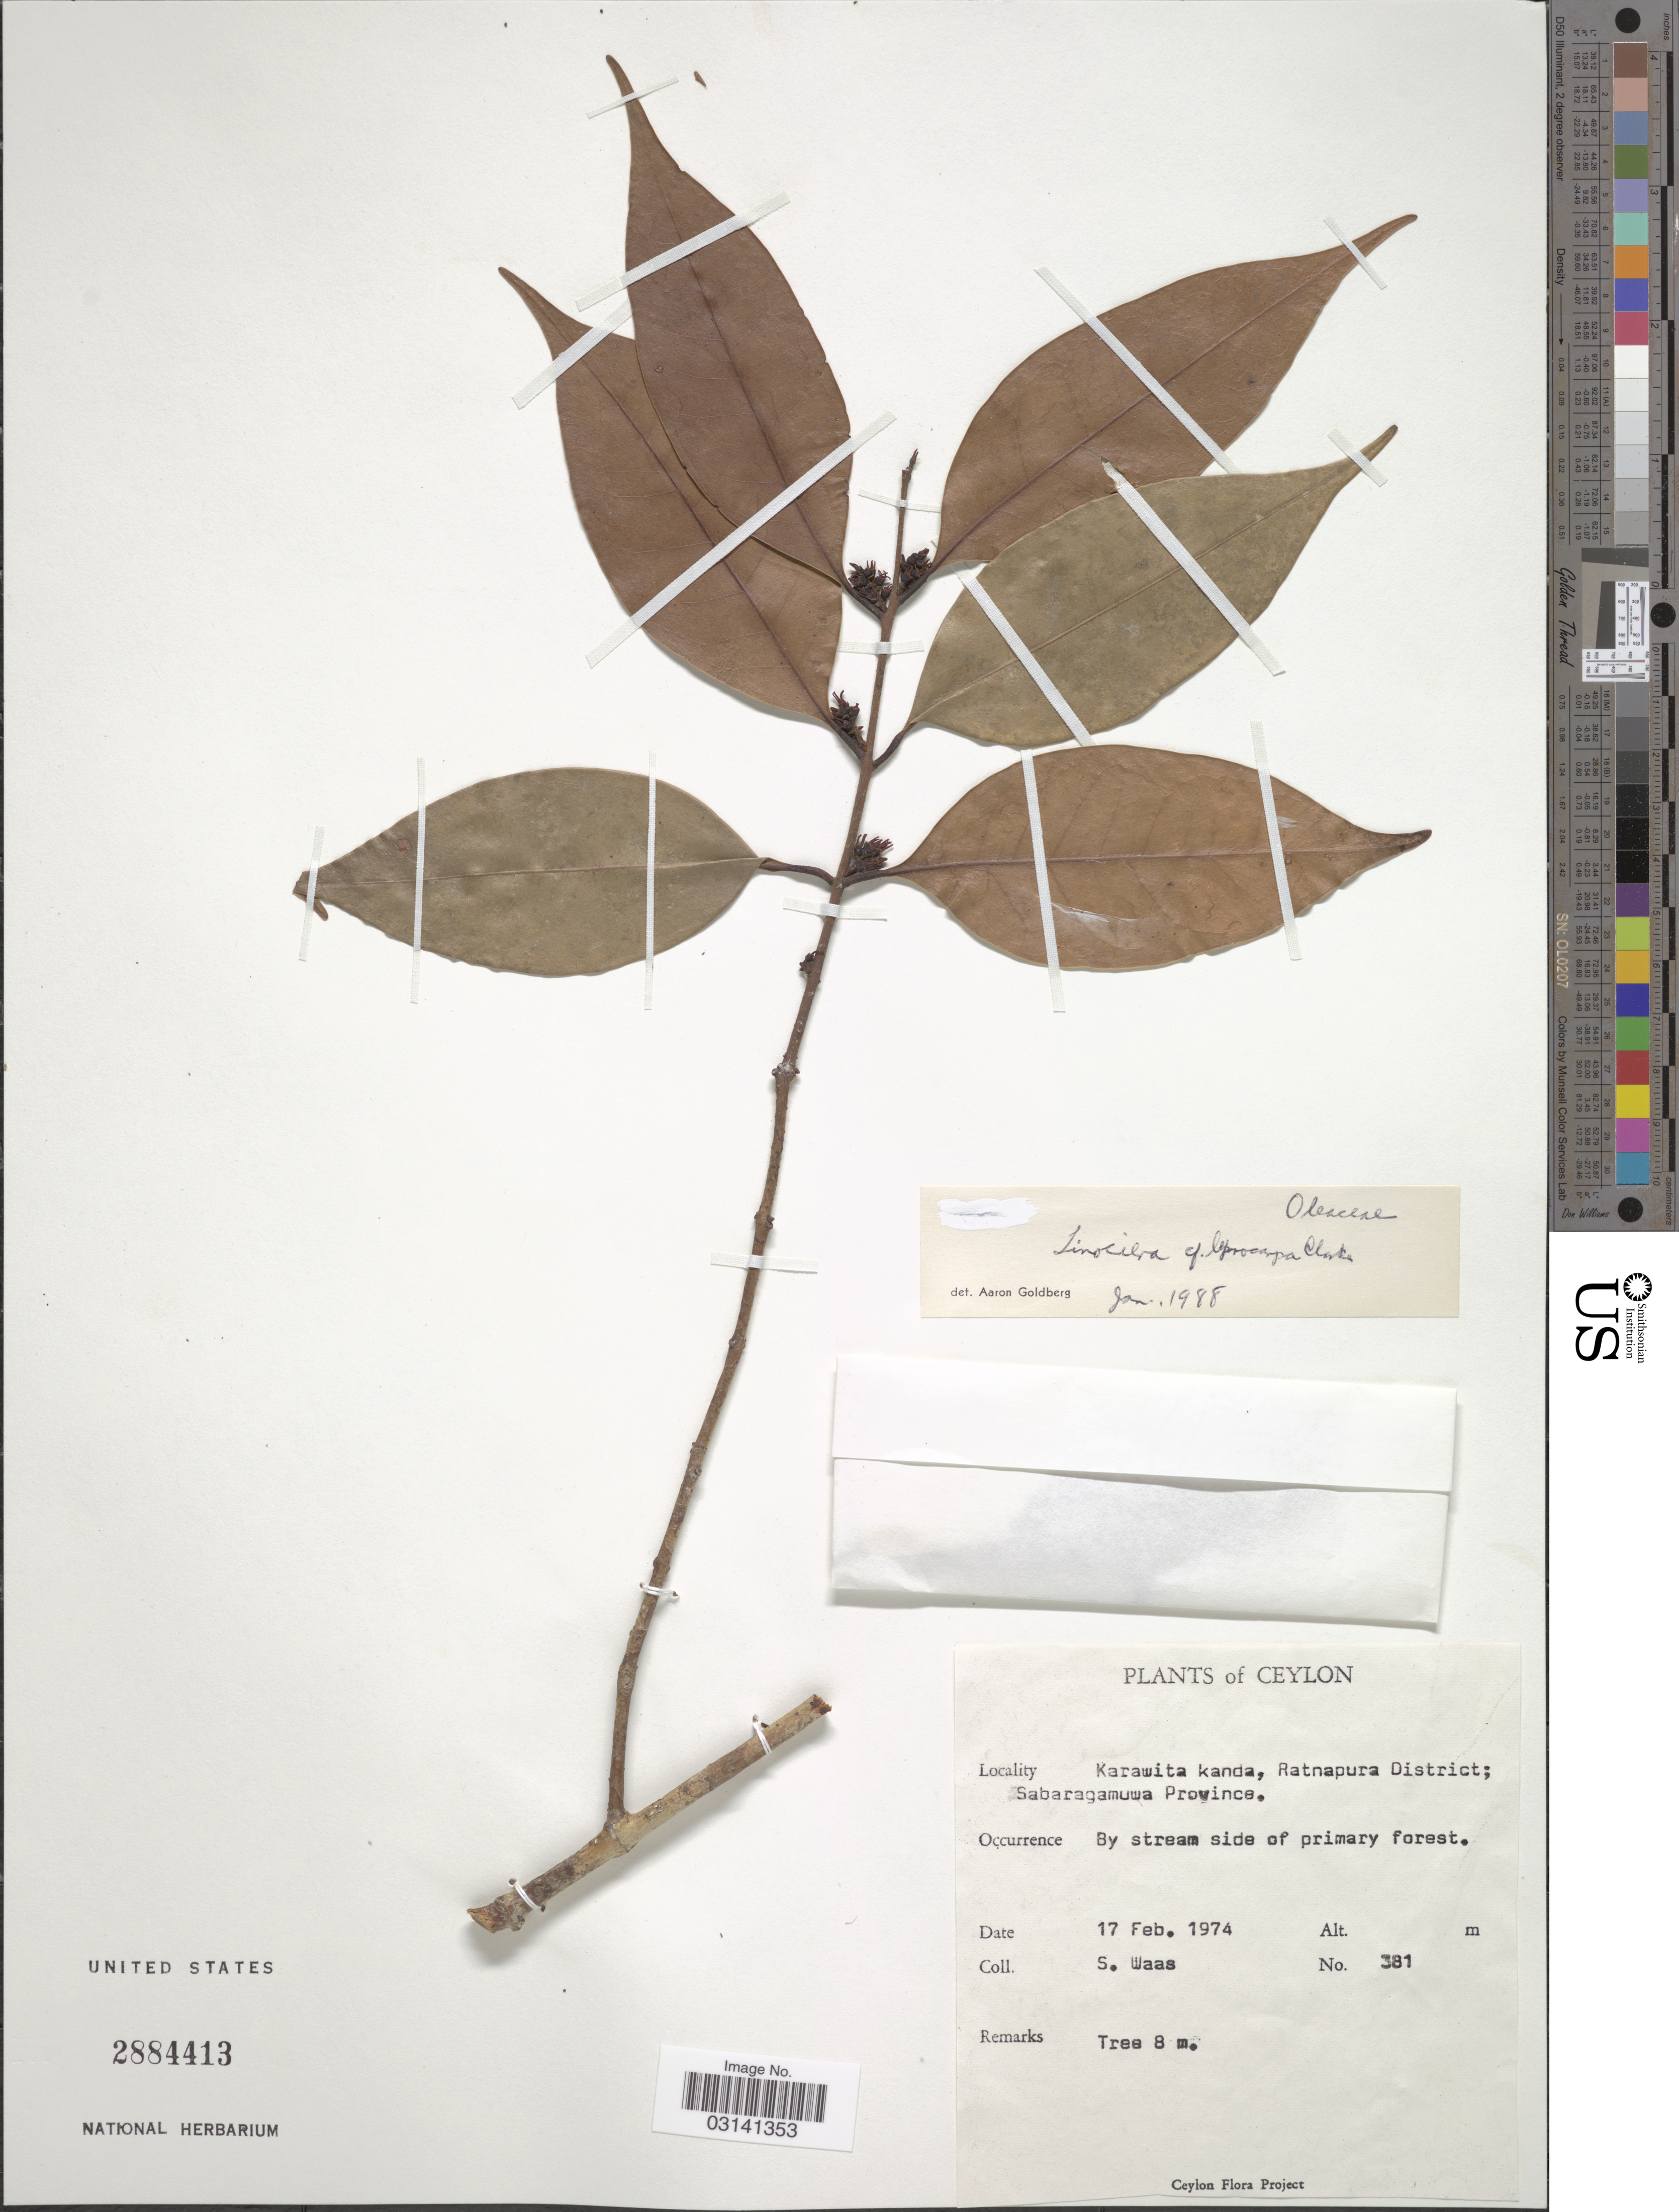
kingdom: Plantae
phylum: Tracheophyta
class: Magnoliopsida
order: Lamiales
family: Oleaceae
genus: Chionanthus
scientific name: Chionanthus albidiflorus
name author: Thwaites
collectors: S. Waas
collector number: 381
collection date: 1974-02-17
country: Sri Lanka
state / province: Sabaragamuwa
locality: Ceylon, Karawita kanda, Ratnapura District.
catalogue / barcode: US 2884413